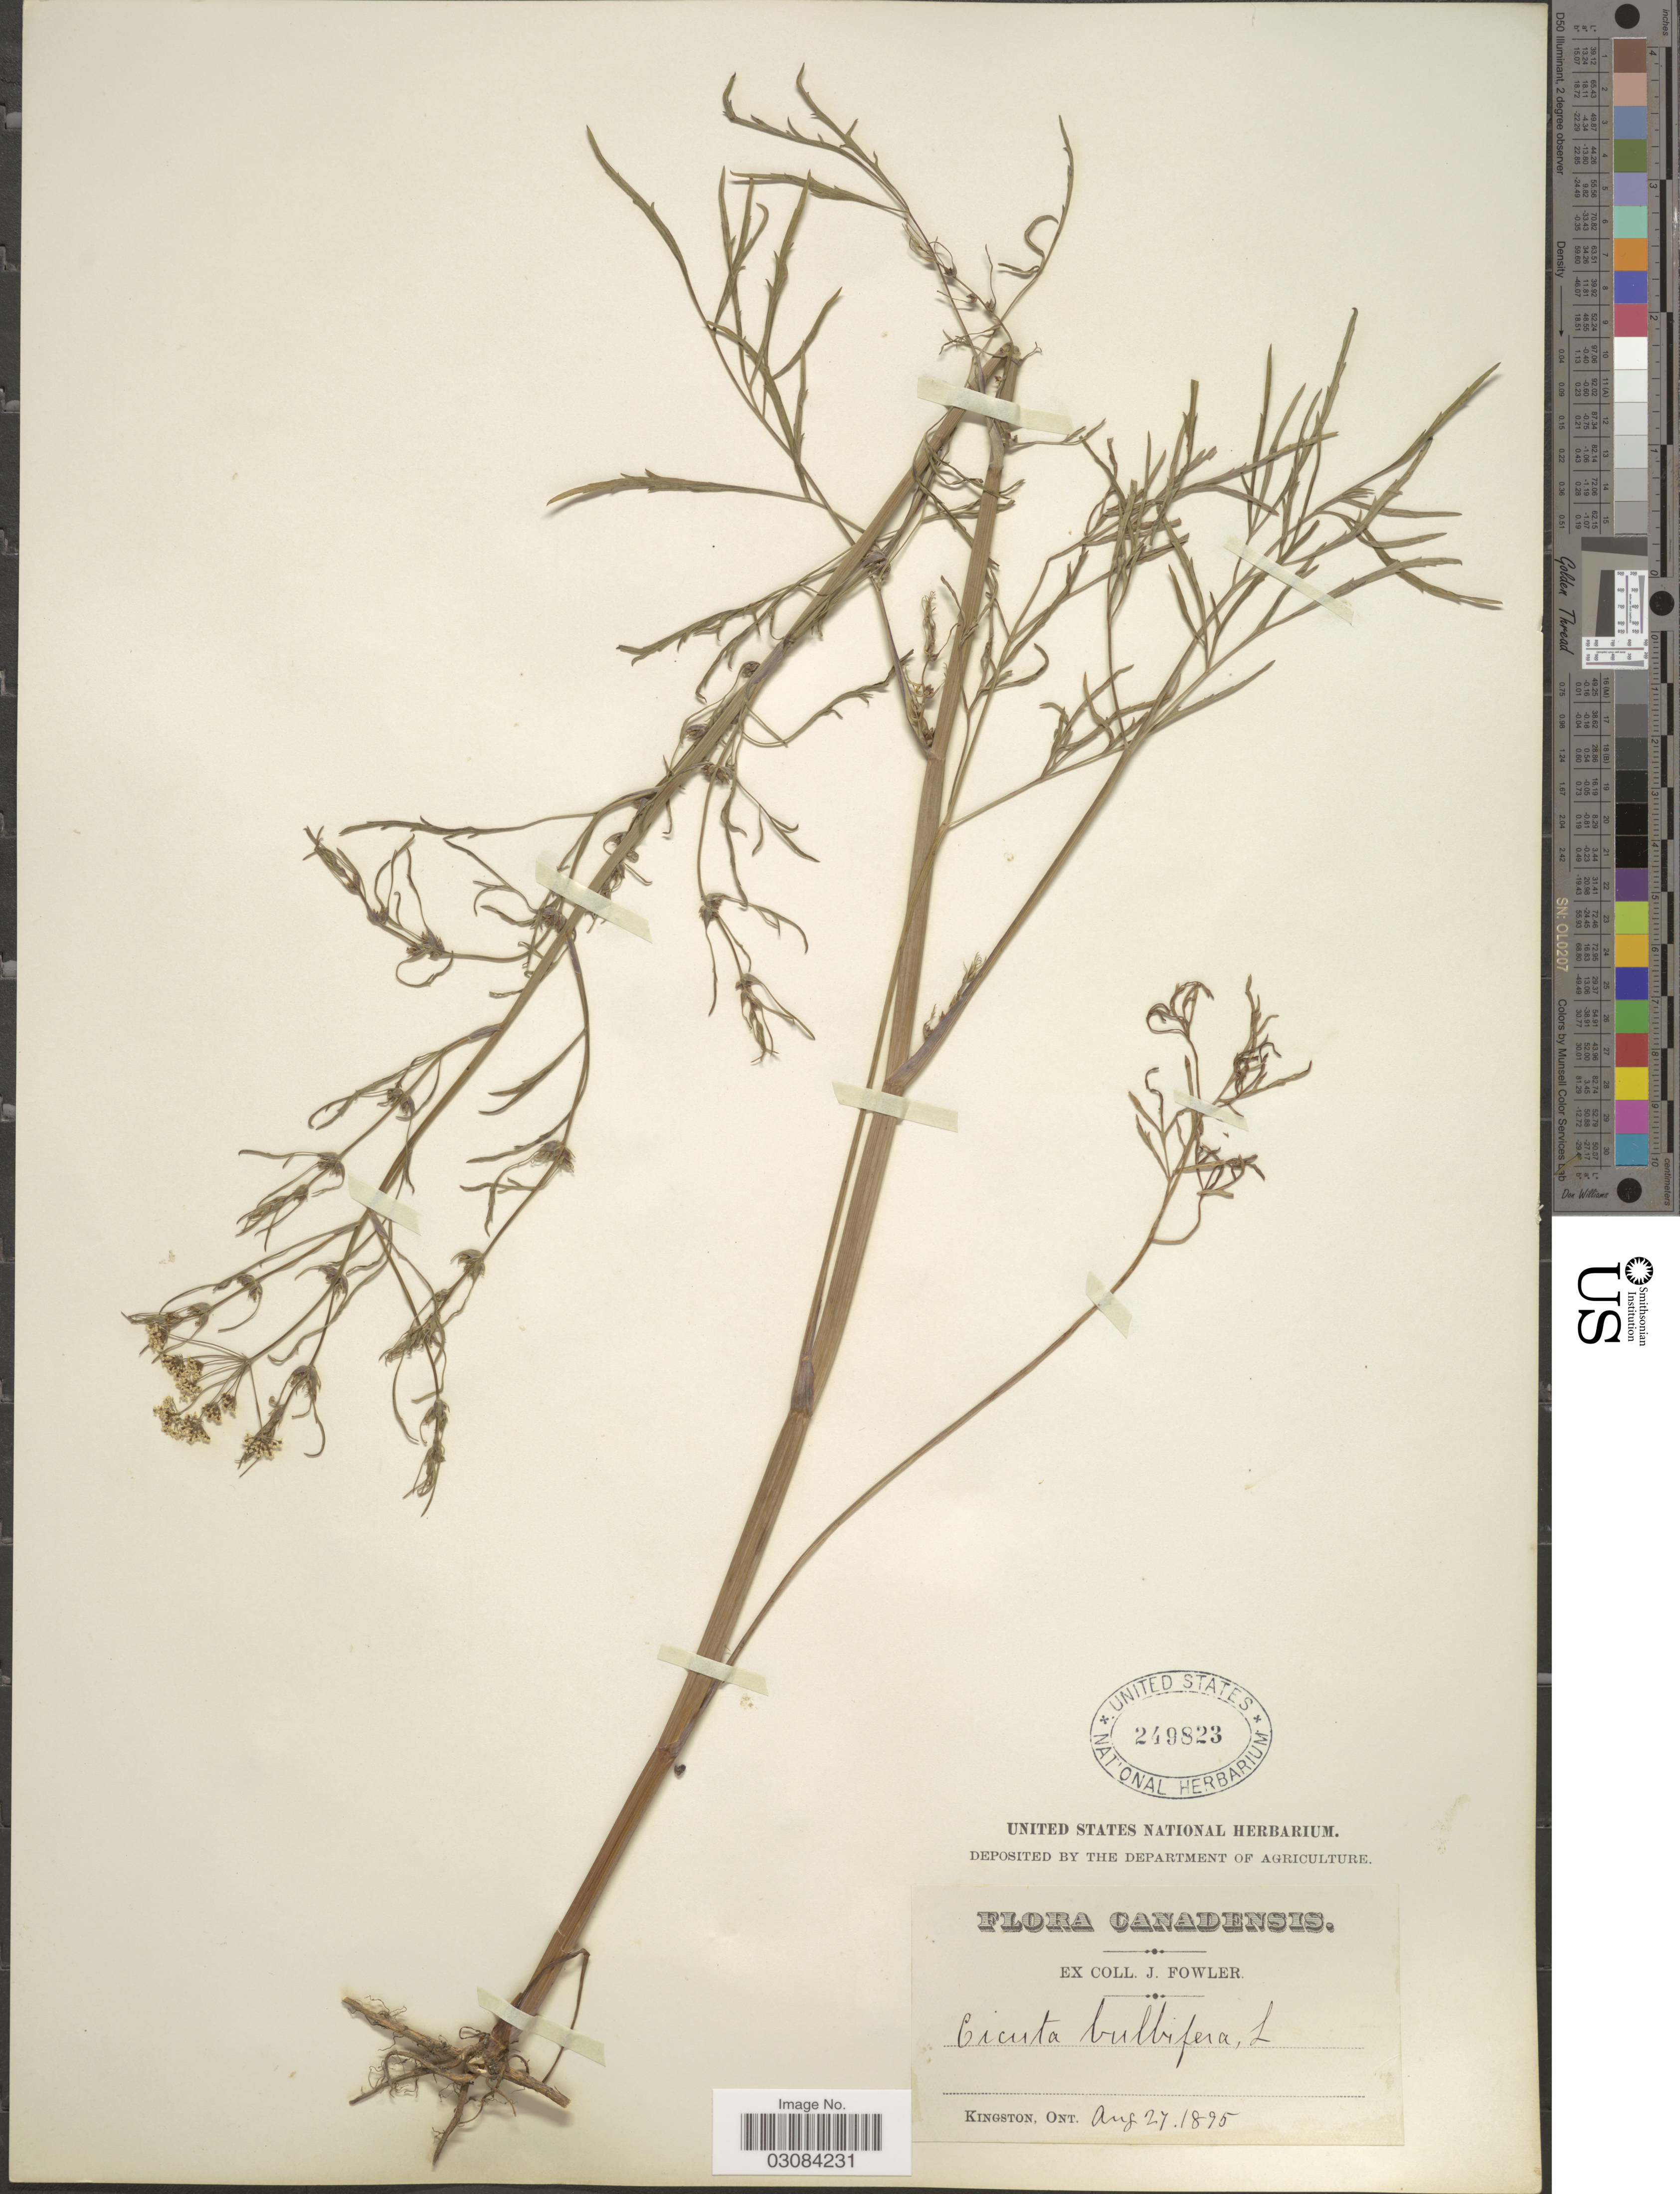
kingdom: Plantae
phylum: Tracheophyta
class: Magnoliopsida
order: Apiales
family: Apiaceae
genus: Cicuta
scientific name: Cicuta bulbifera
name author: L.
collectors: J. Fowler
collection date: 1895-08-27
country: Canada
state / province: Ontario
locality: Kingston.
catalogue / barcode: US 249823